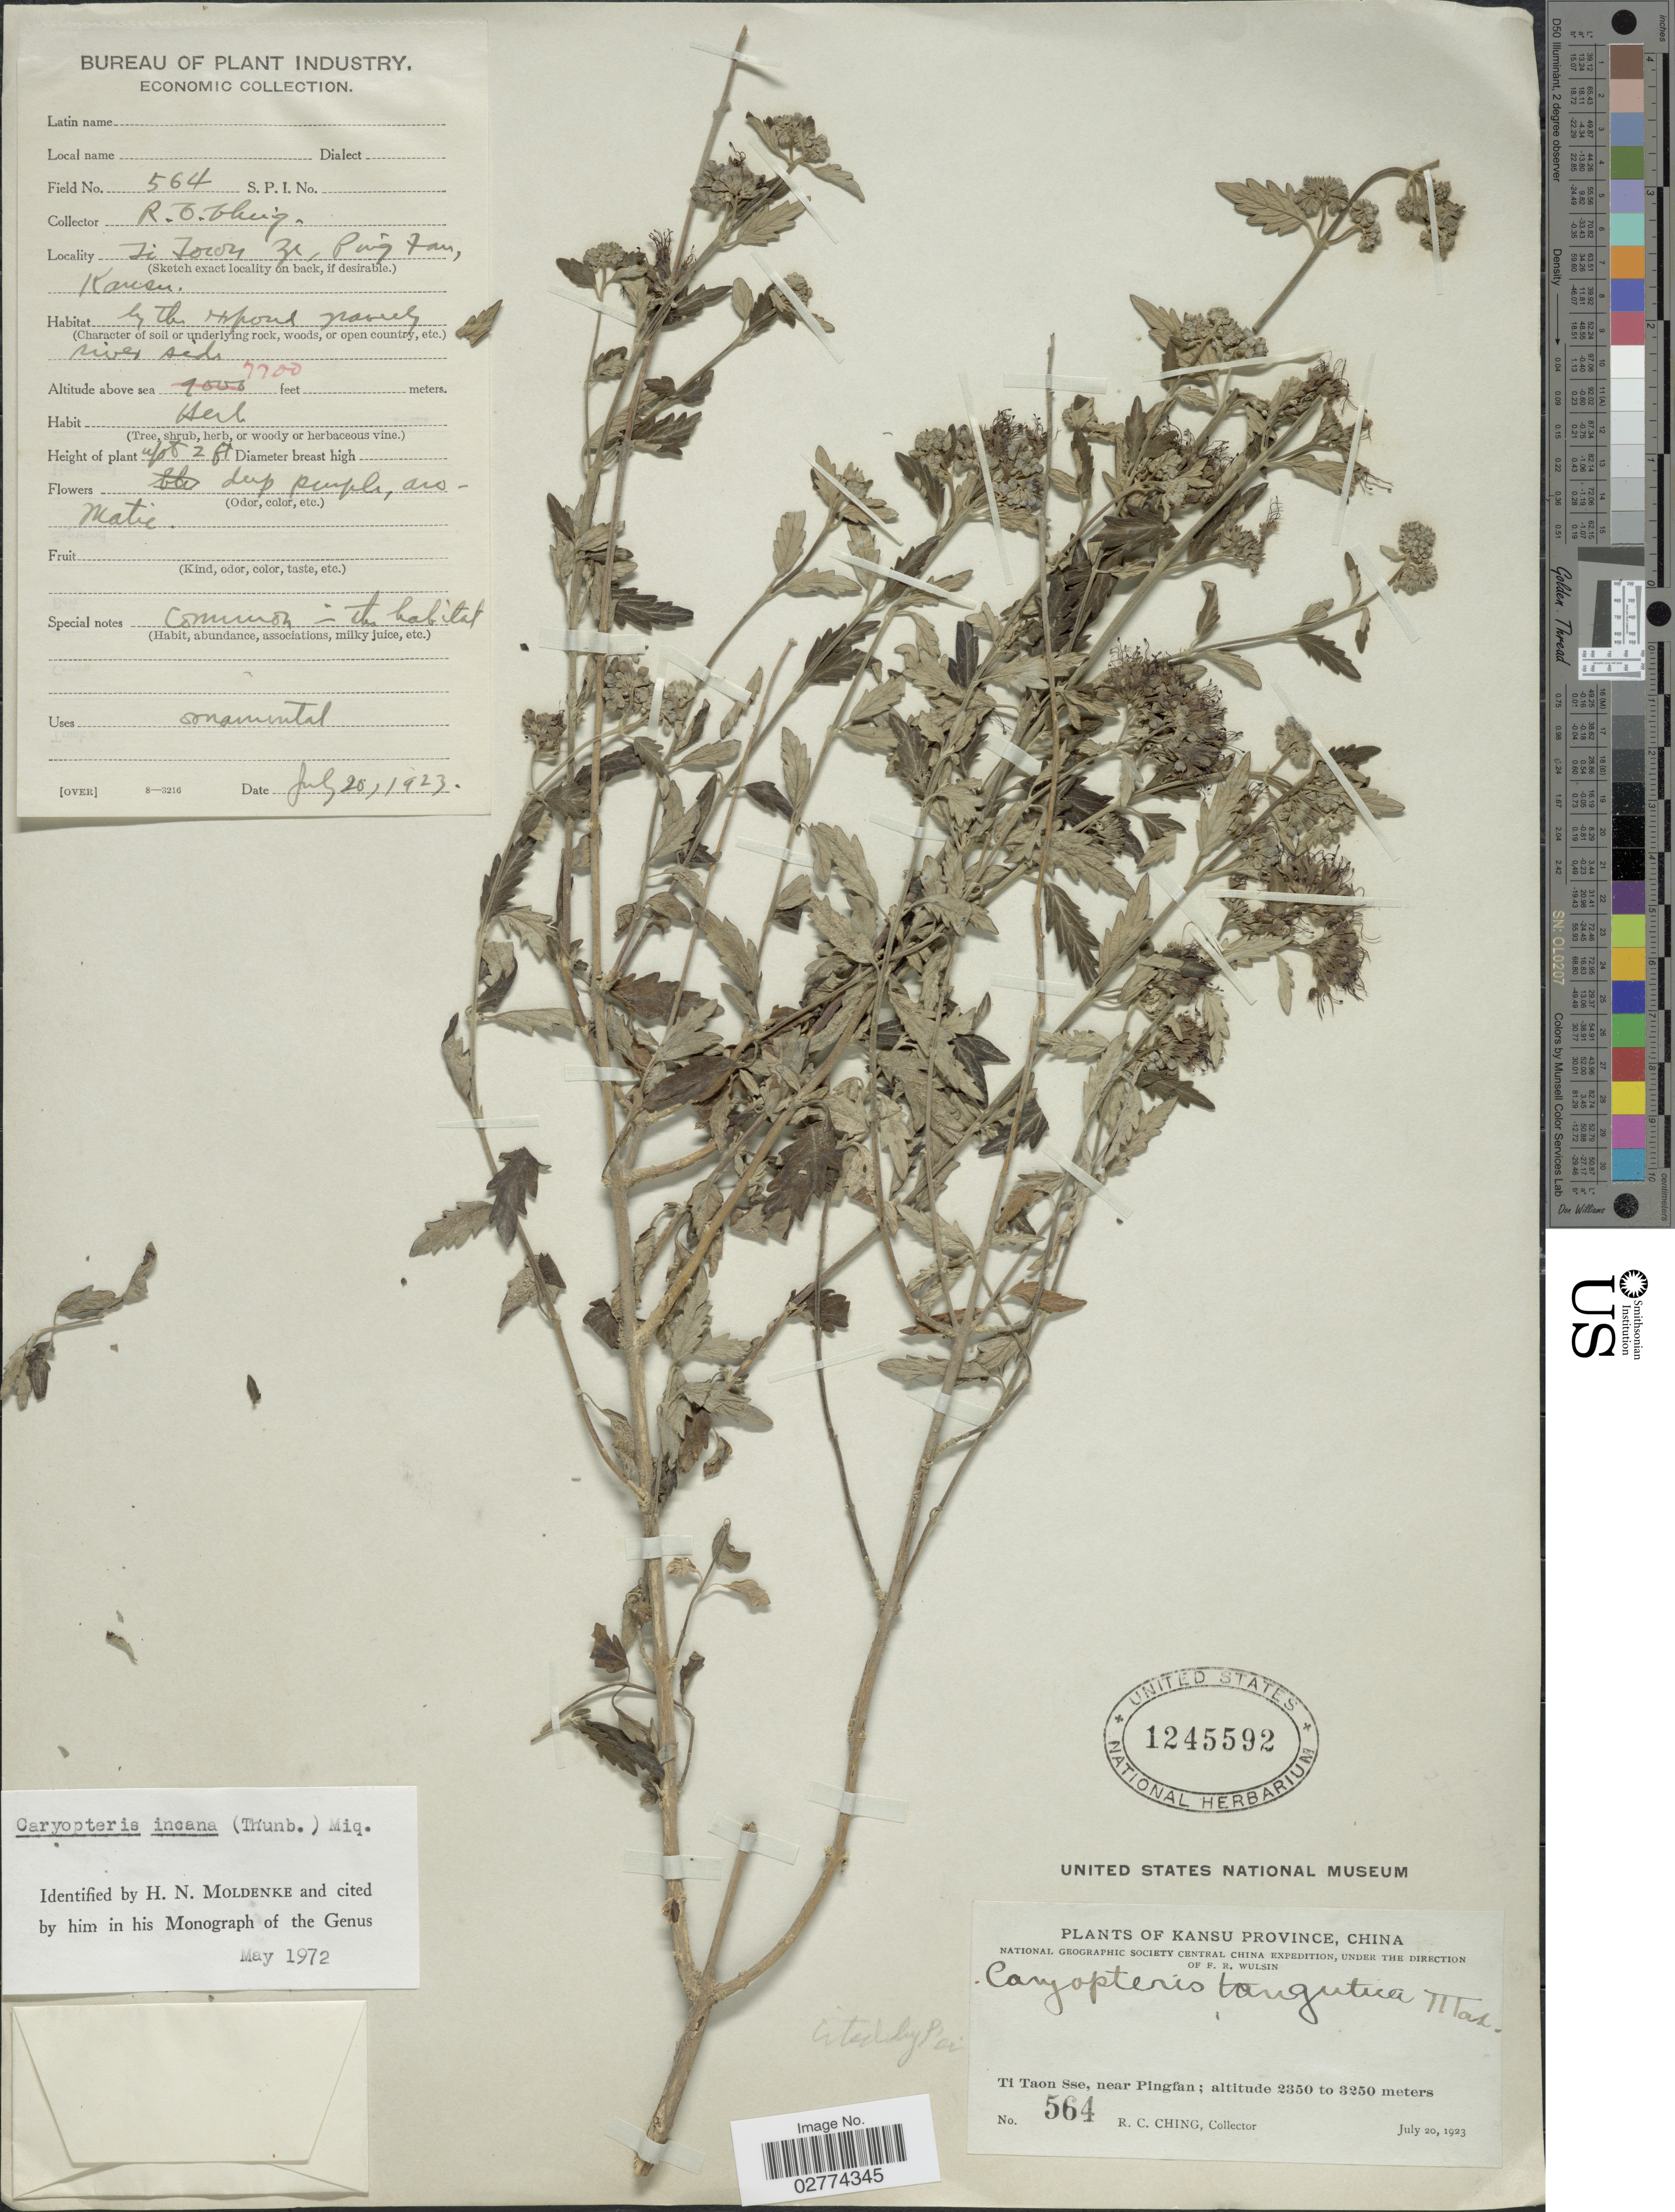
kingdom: Plantae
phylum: Tracheophyta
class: Magnoliopsida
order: Lamiales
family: Lamiaceae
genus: Caryopteris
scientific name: Caryopteris incana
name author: (Thunb. ex Houtt.) Miq.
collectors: R. C. Ching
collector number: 564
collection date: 1923-07-20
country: China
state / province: Gansu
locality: Kansu Province. Ti Taon Sse, near Pingfan.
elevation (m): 2347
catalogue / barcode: US 1245592